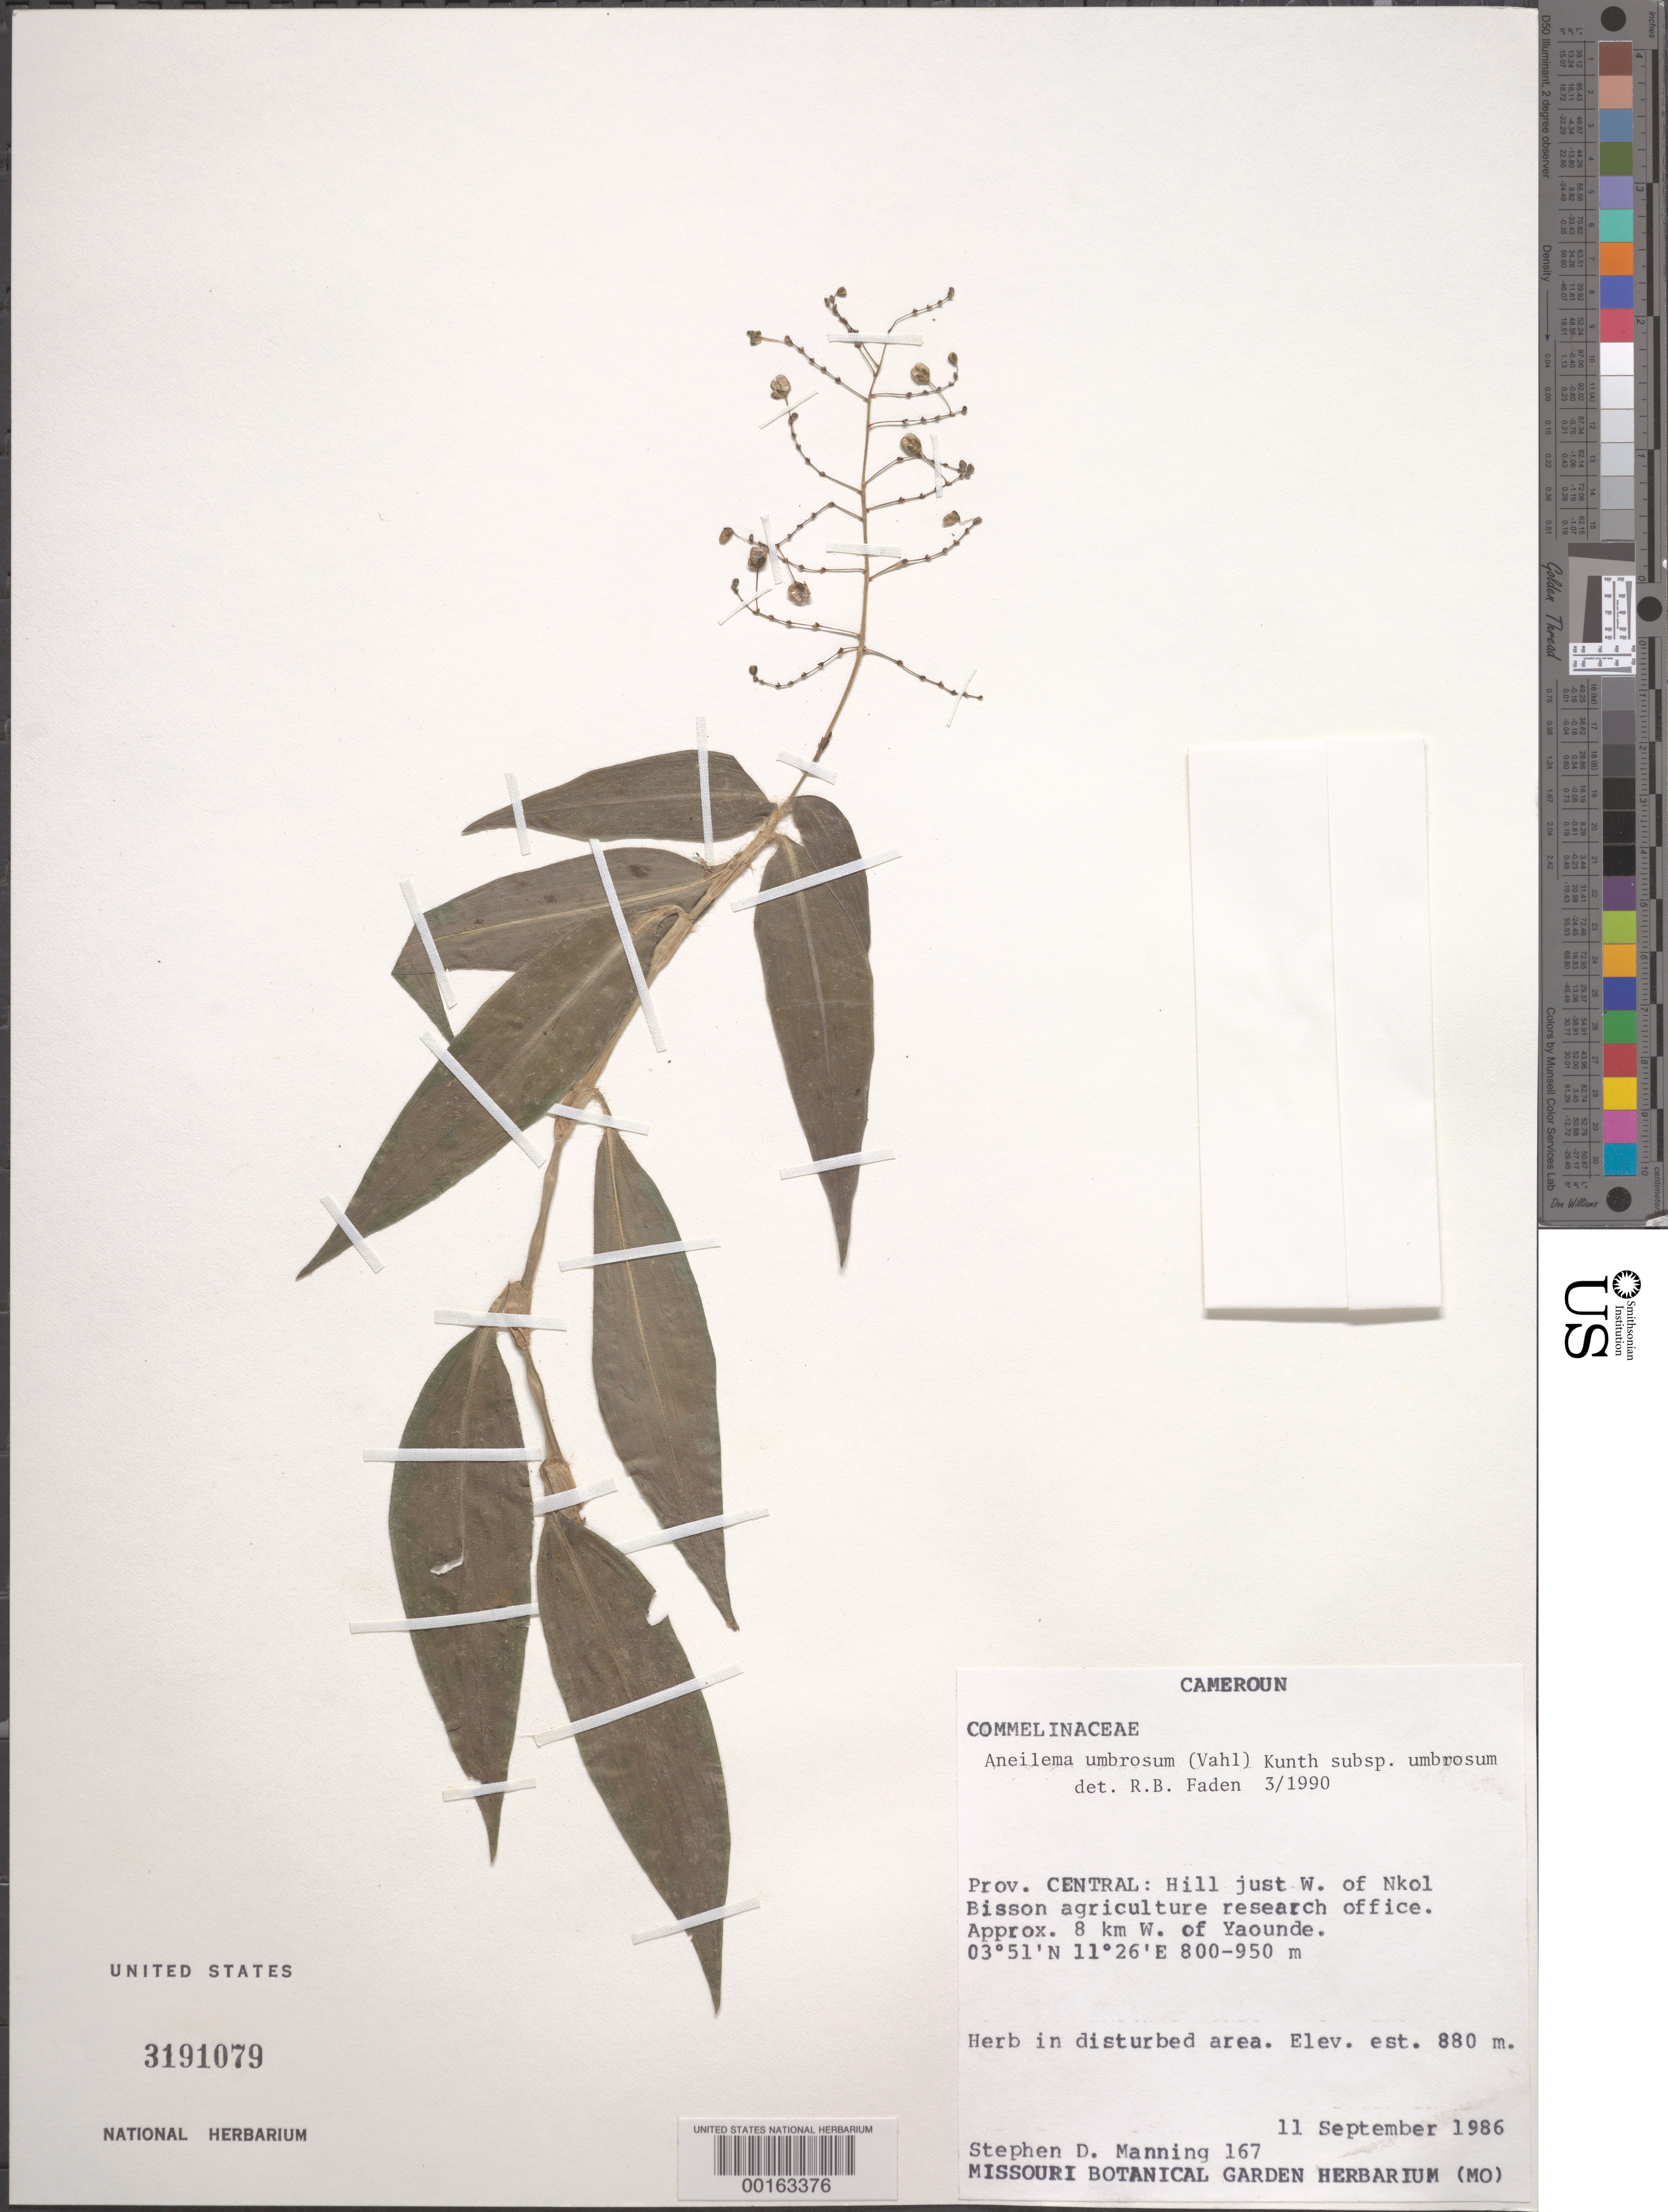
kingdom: Plantae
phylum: Tracheophyta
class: Liliopsida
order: Commelinales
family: Commelinaceae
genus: Aneilema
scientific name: Aneilema umbrosum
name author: (Vahl) Kunth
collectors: S. Manning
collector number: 167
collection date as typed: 11 Sep 1986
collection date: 1986-09-11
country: Cameroon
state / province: Centre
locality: Hill w of nkol bisson agriculture research office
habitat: In secondary forest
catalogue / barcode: US 3191079